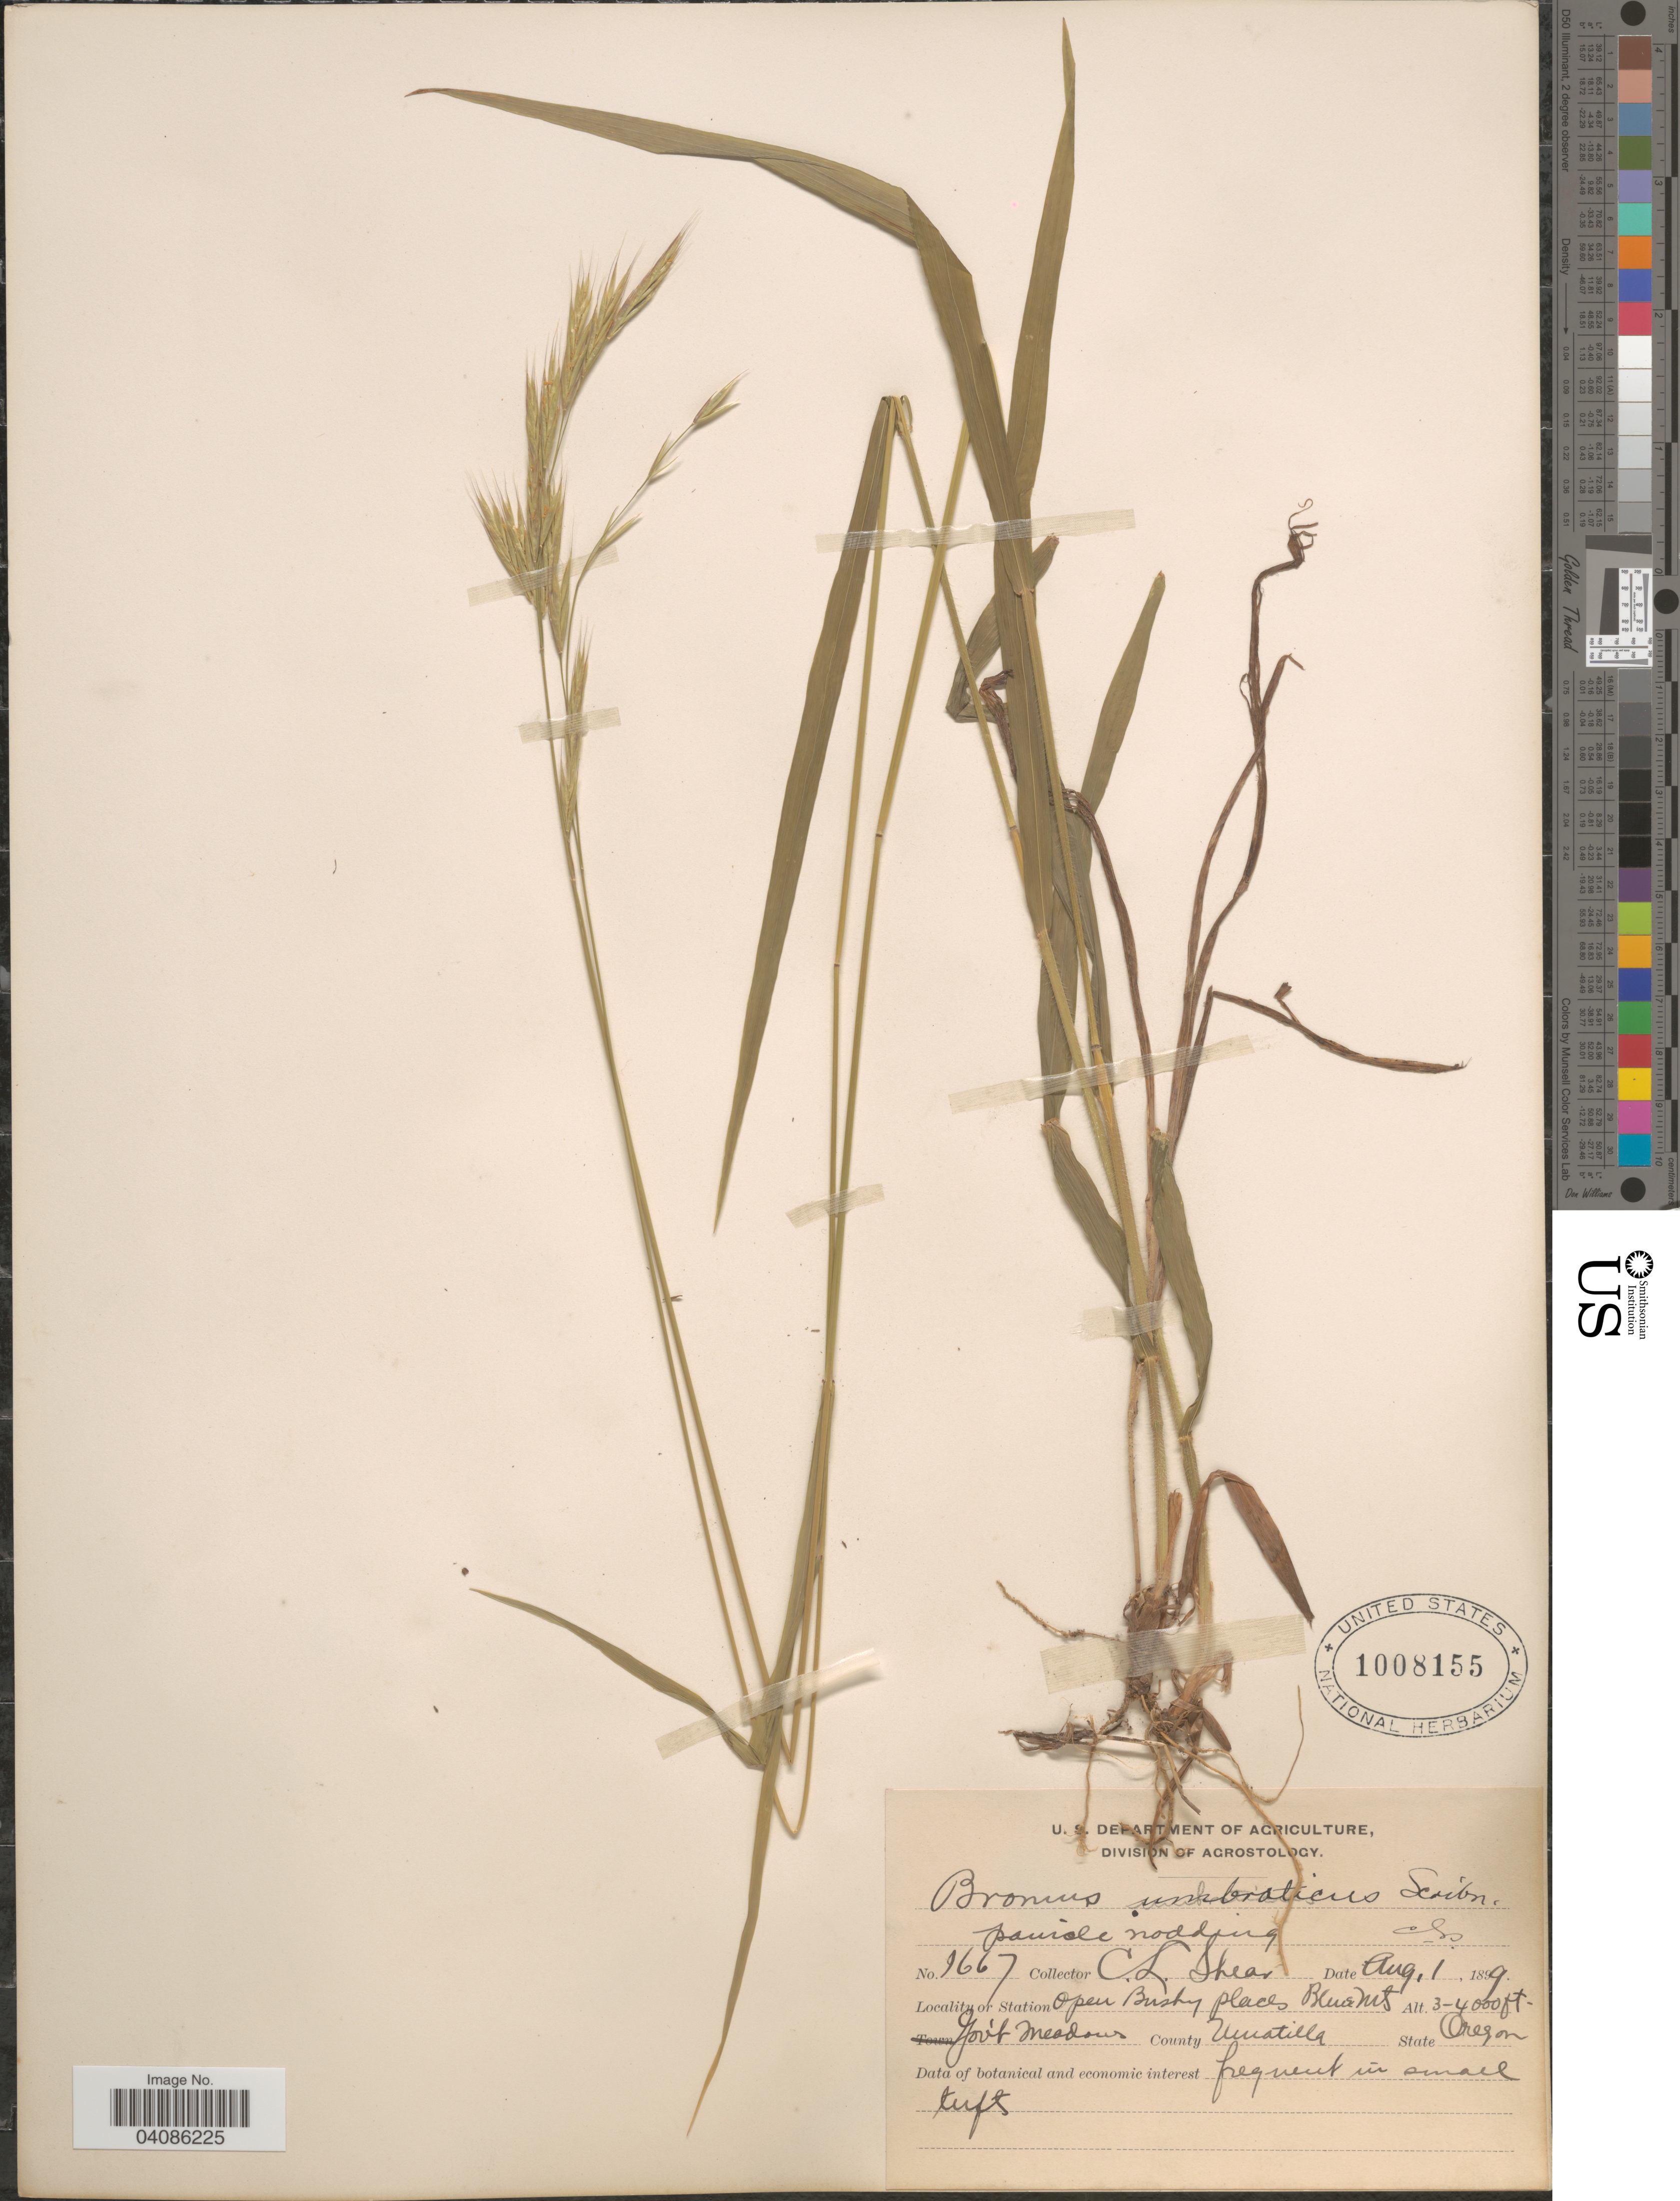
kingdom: Plantae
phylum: Tracheophyta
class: Liliopsida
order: Poales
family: Poaceae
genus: Bromus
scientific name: Bromus texensis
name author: (Shear) Hitchc.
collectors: C. L. Shear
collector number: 1667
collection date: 1899-08-01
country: United States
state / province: Oregon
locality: Open Bushy places Blue Mts. Gov't Meadows. County Umatilla.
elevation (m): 914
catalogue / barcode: US 1008155